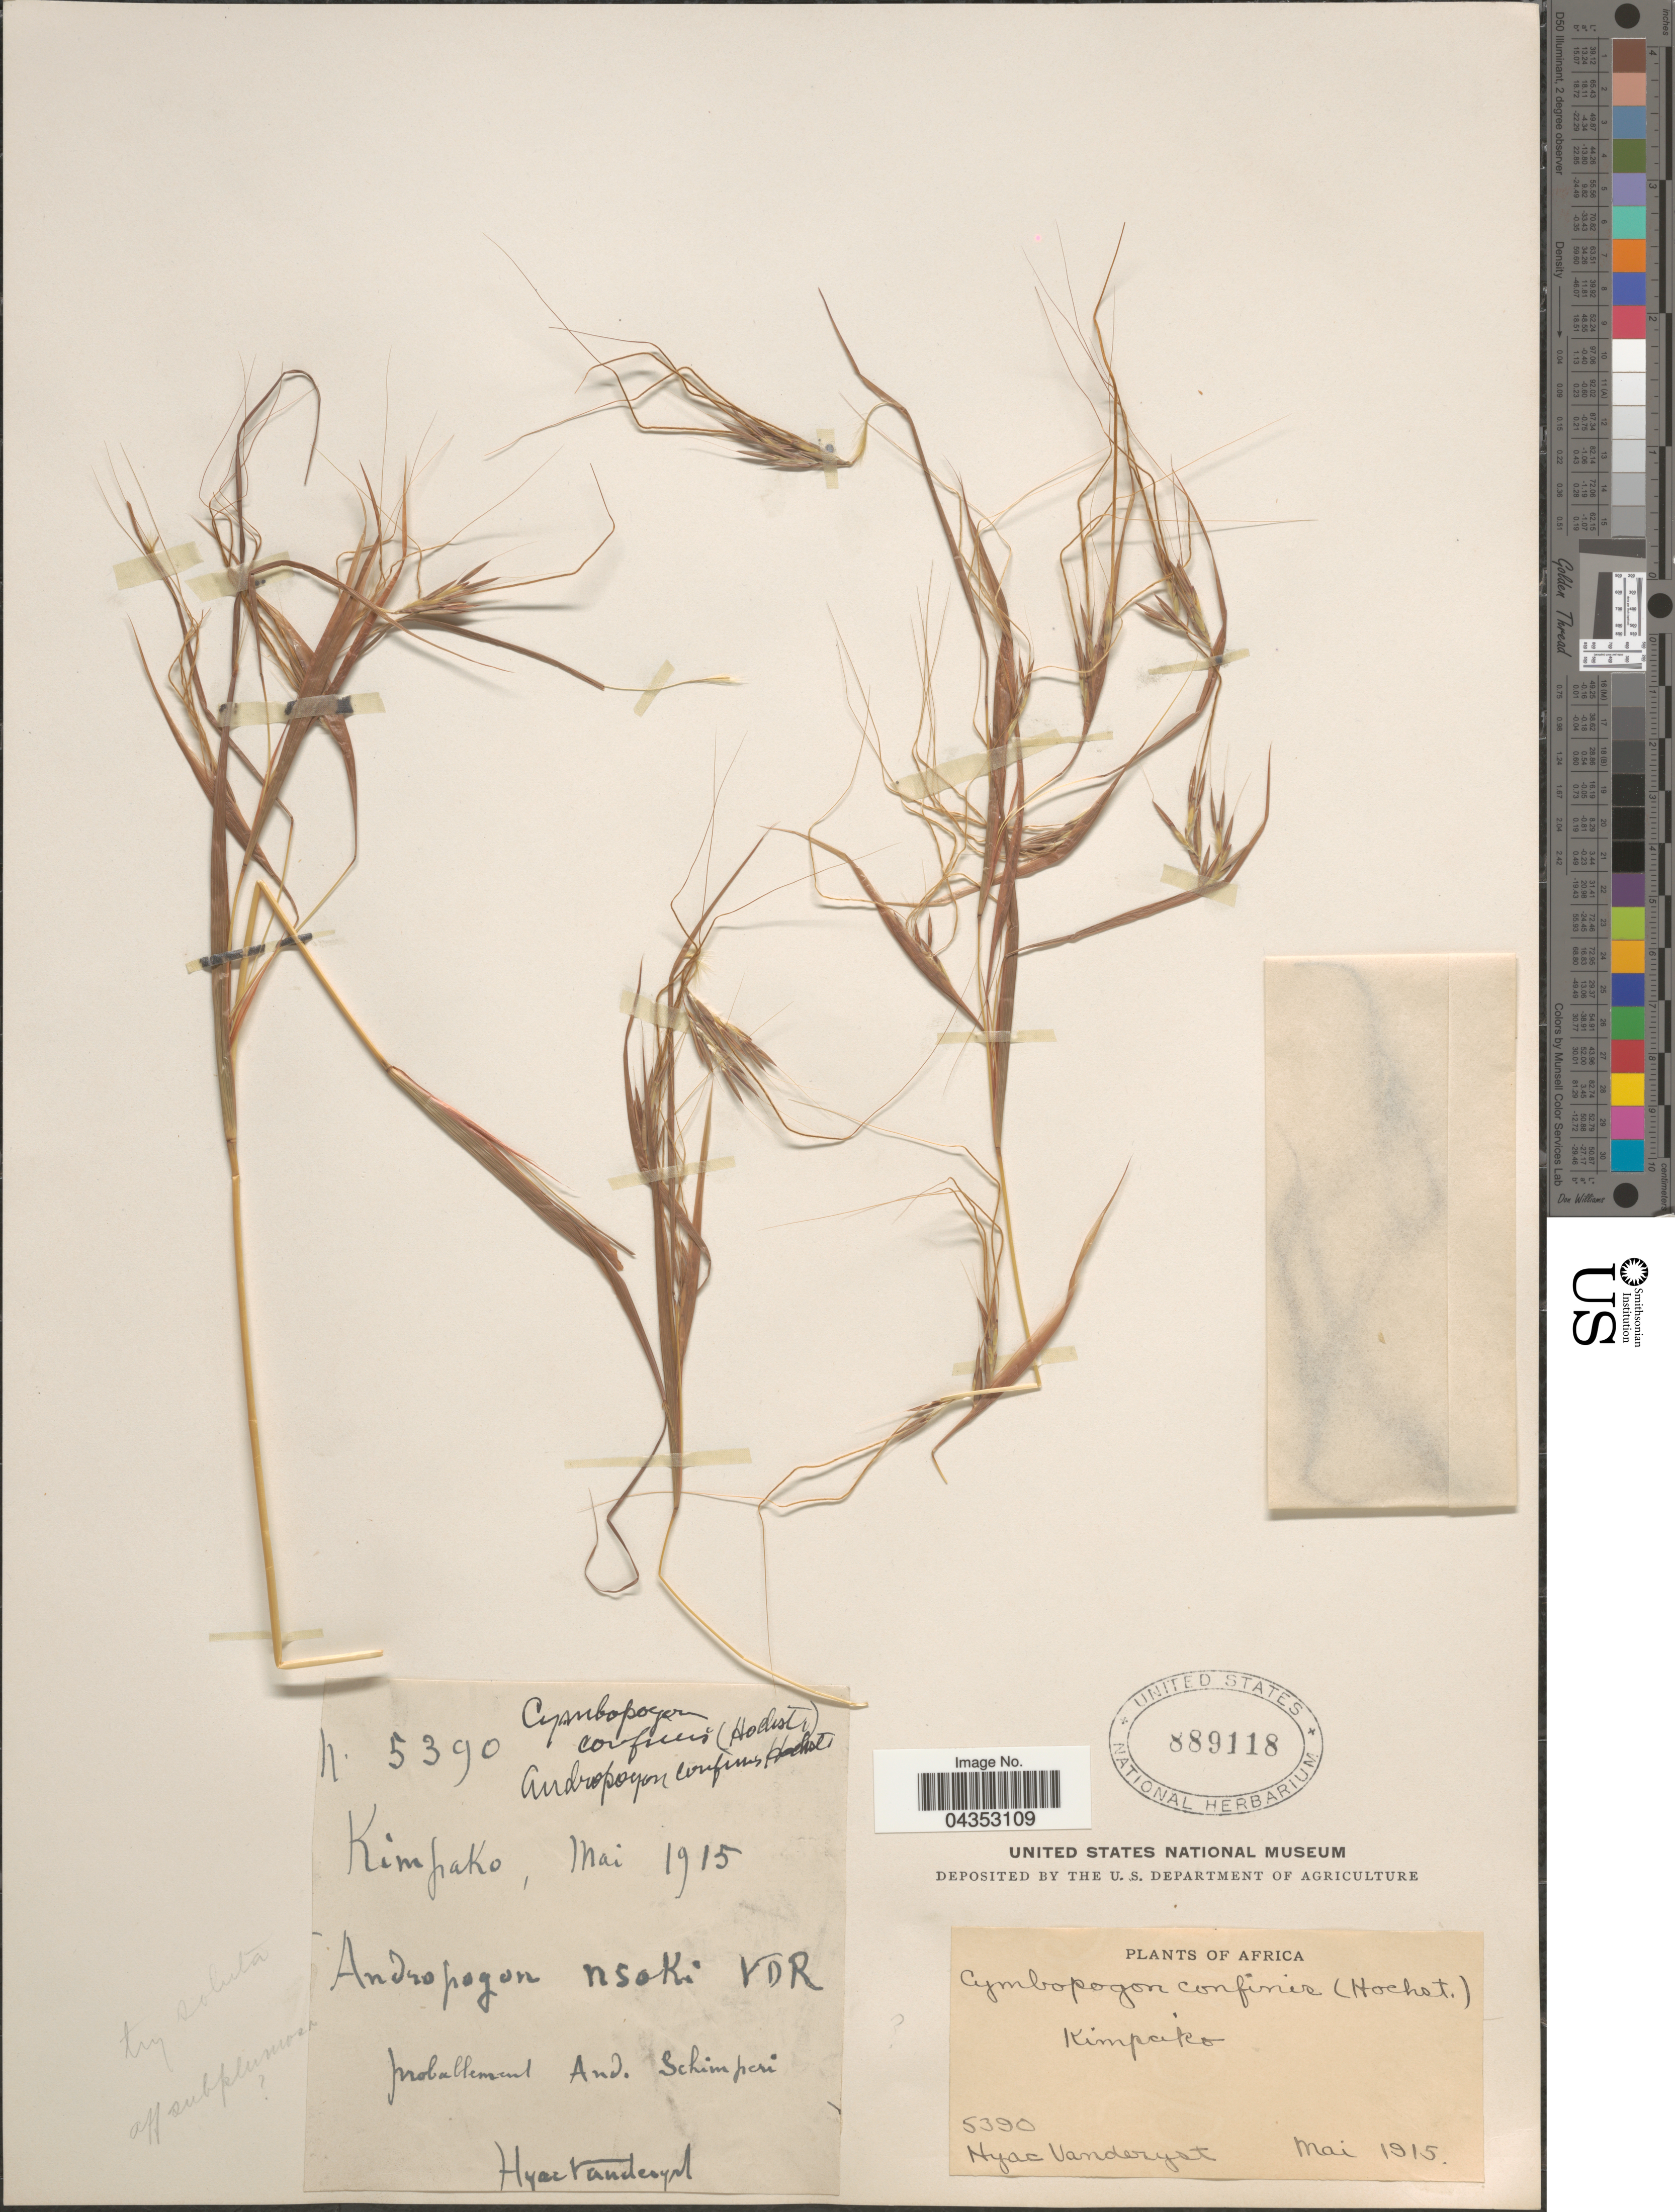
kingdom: Plantae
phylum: Tracheophyta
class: Liliopsida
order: Poales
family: Poaceae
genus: Hyparrhenia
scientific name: Hyparrhenia confinis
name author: (Hochst. ex A. Rich.) Andersson ex Stapf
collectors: H. J. R. Vanderyst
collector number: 5390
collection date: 1915-05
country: Congo, Democratic Republic of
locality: Kimpako. Africa.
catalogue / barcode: US 889118